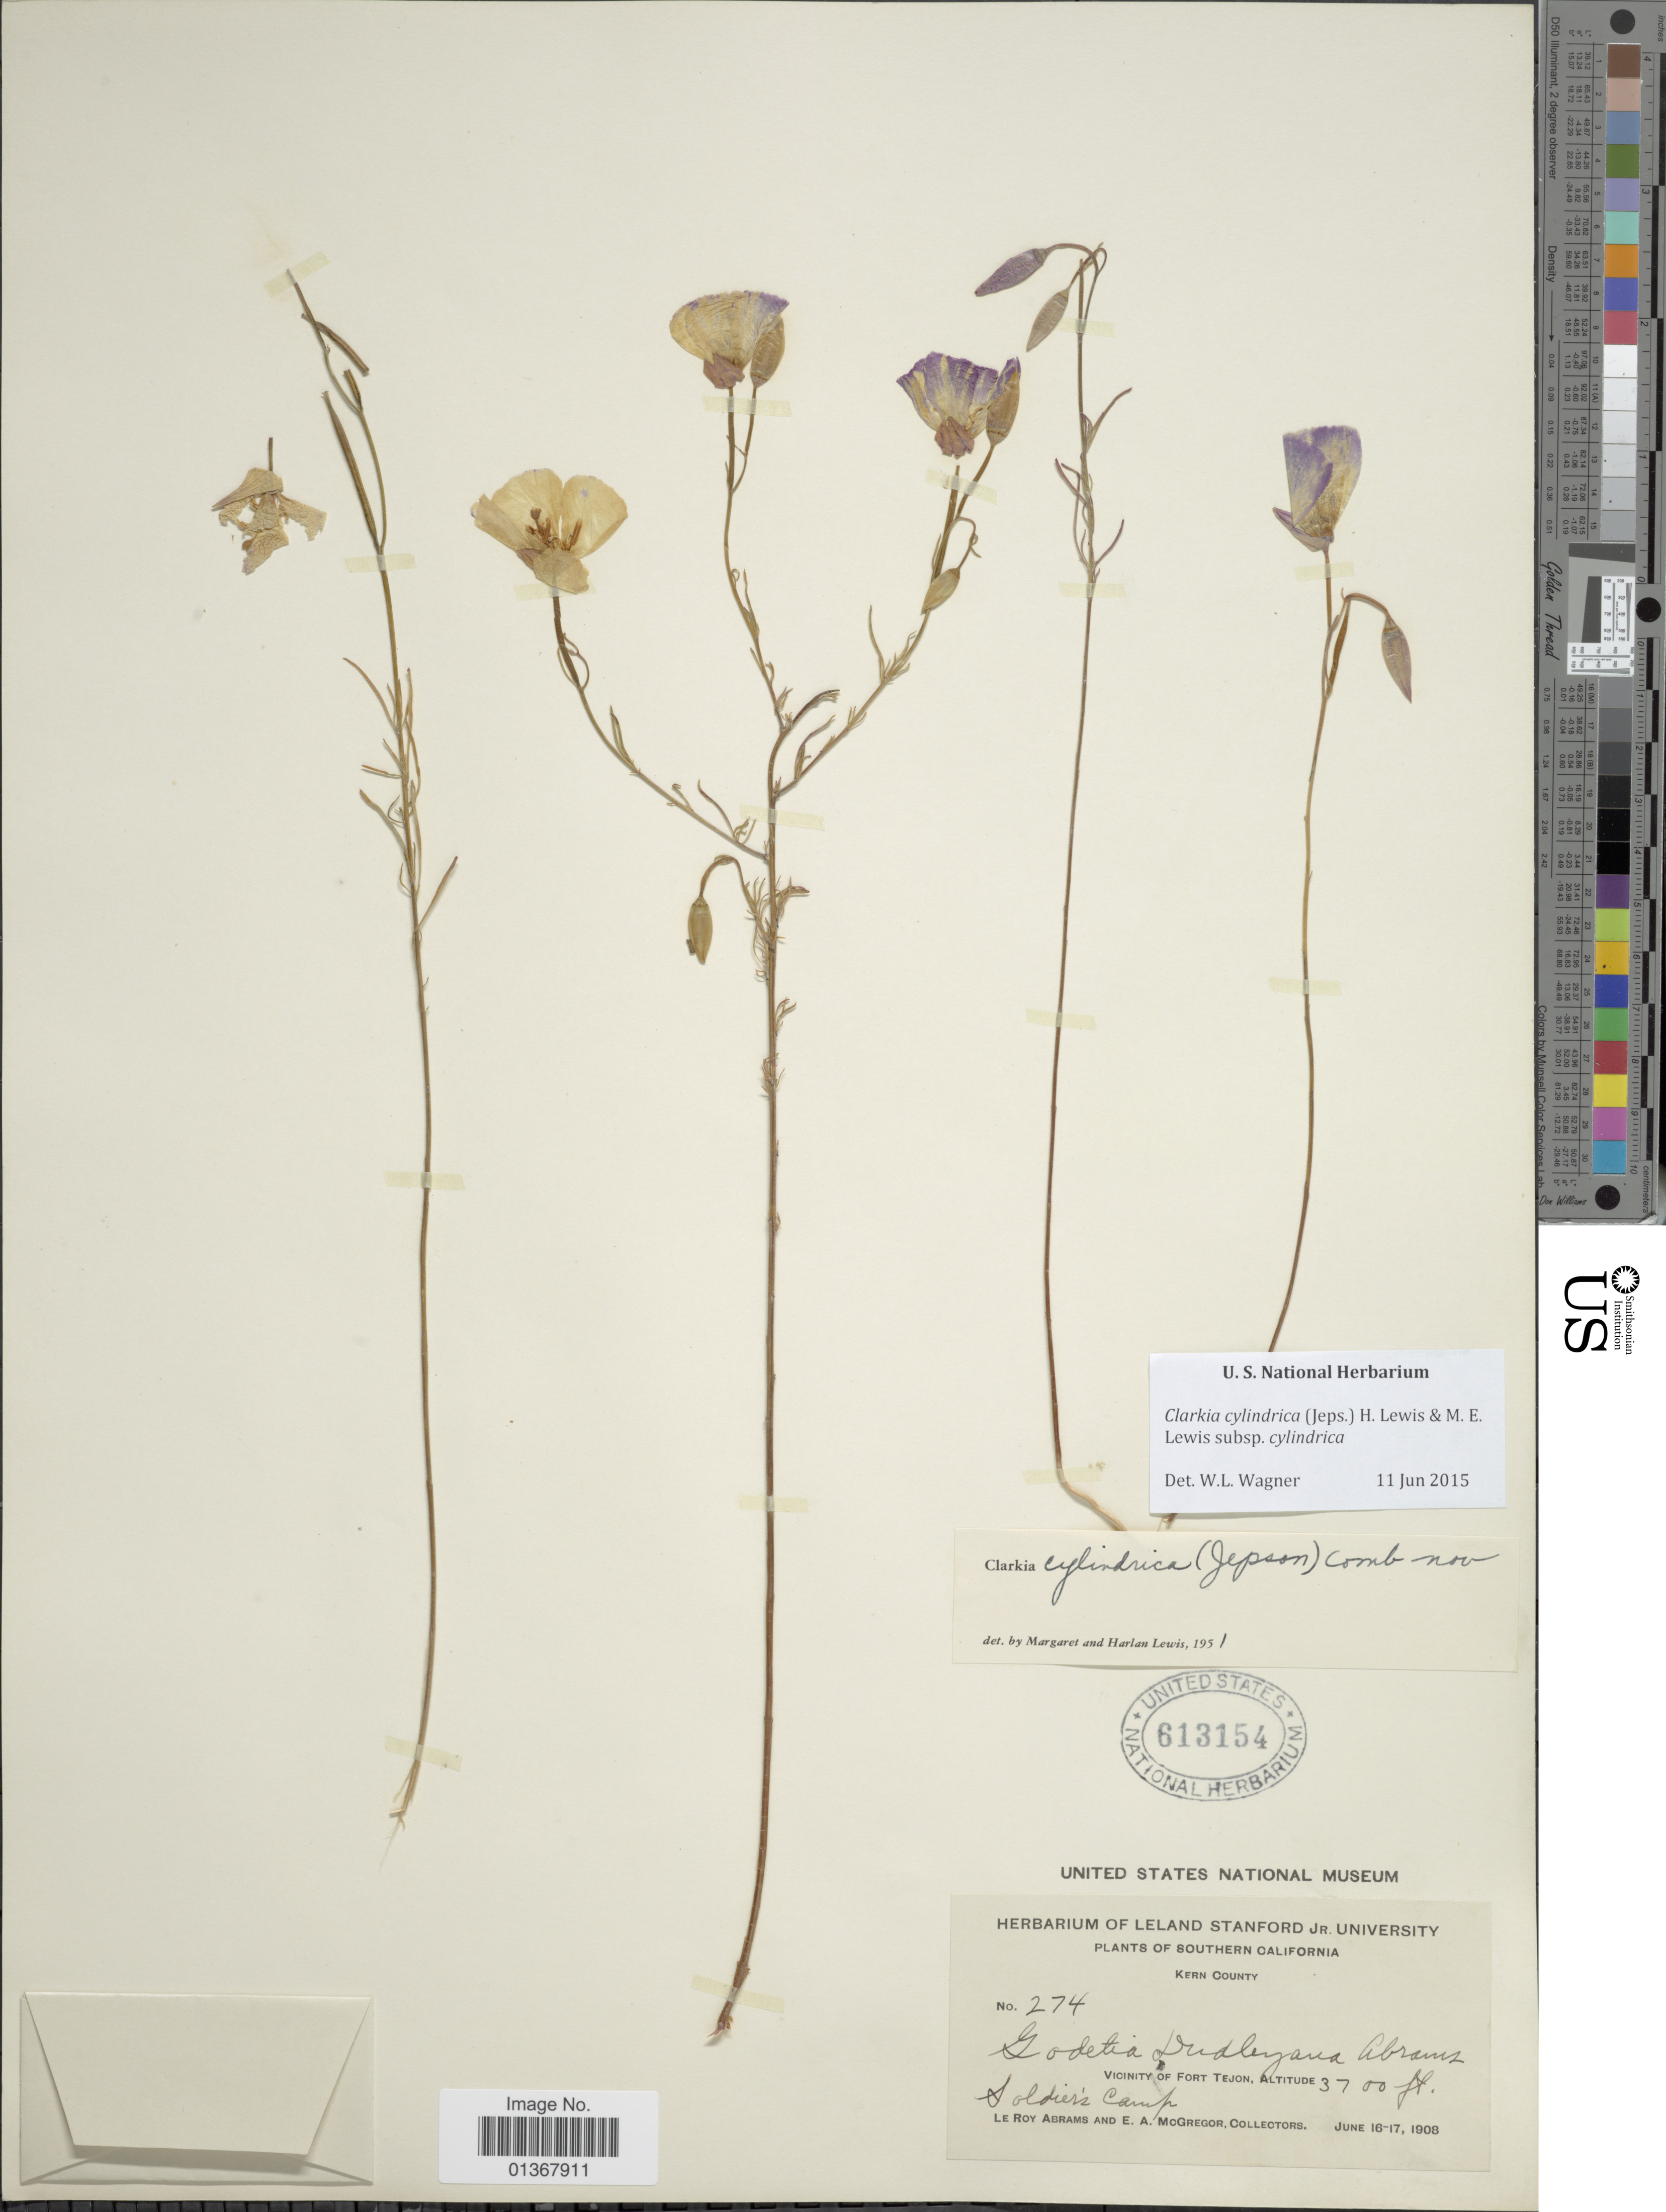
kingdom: Plantae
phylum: Tracheophyta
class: Magnoliopsida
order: Myrtales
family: Onagraceae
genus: Clarkia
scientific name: Clarkia cylindrica subsp. cylindrica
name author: (Jeps.) F. H. Lewis & M.R. Lewis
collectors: L. Abrams & E. A. McGregor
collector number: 274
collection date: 1908-06-16/1908-06-17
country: United States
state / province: California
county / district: Kern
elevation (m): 1128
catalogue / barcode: US 613154